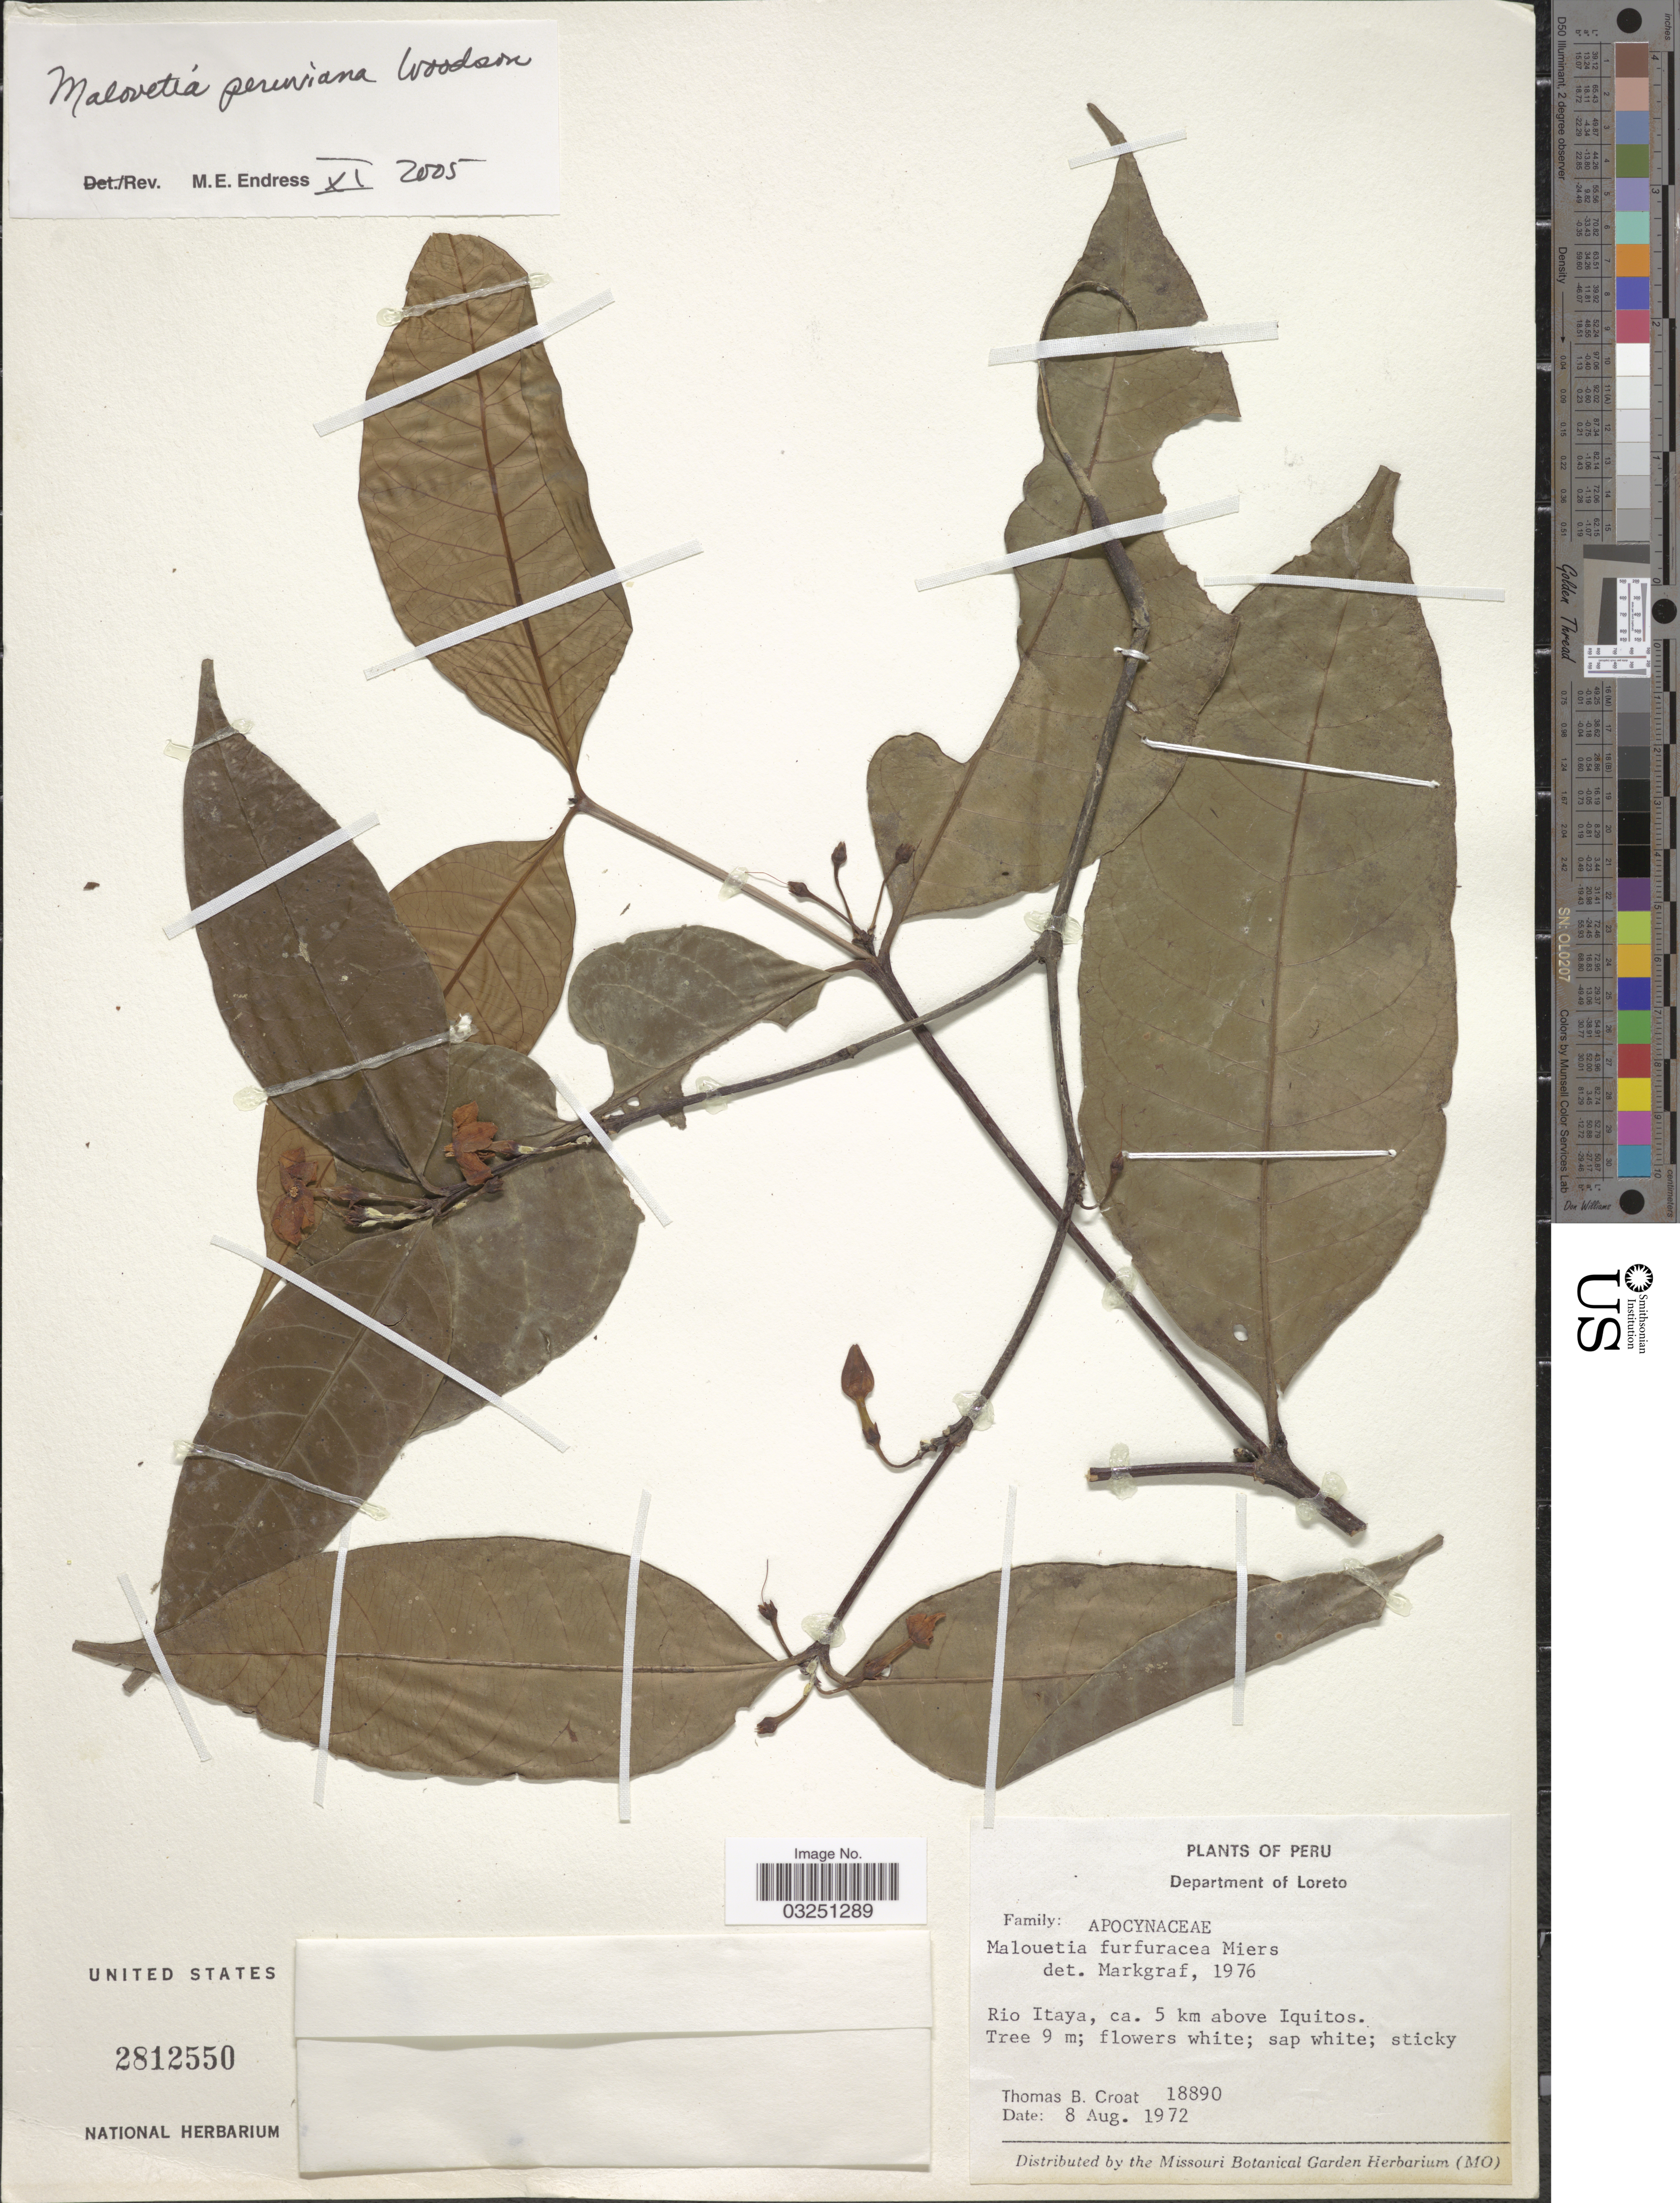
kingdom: Plantae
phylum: Tracheophyta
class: Magnoliopsida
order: Gentianales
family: Apocynaceae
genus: Malouetia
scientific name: Malouetia peruviana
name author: Woodson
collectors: T. B. Croat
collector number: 18890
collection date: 1972-08-08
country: Peru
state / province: Loreto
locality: Department of Loreto. Rio Itaya, ca. 5 km above Iquitos.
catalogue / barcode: US 2812550